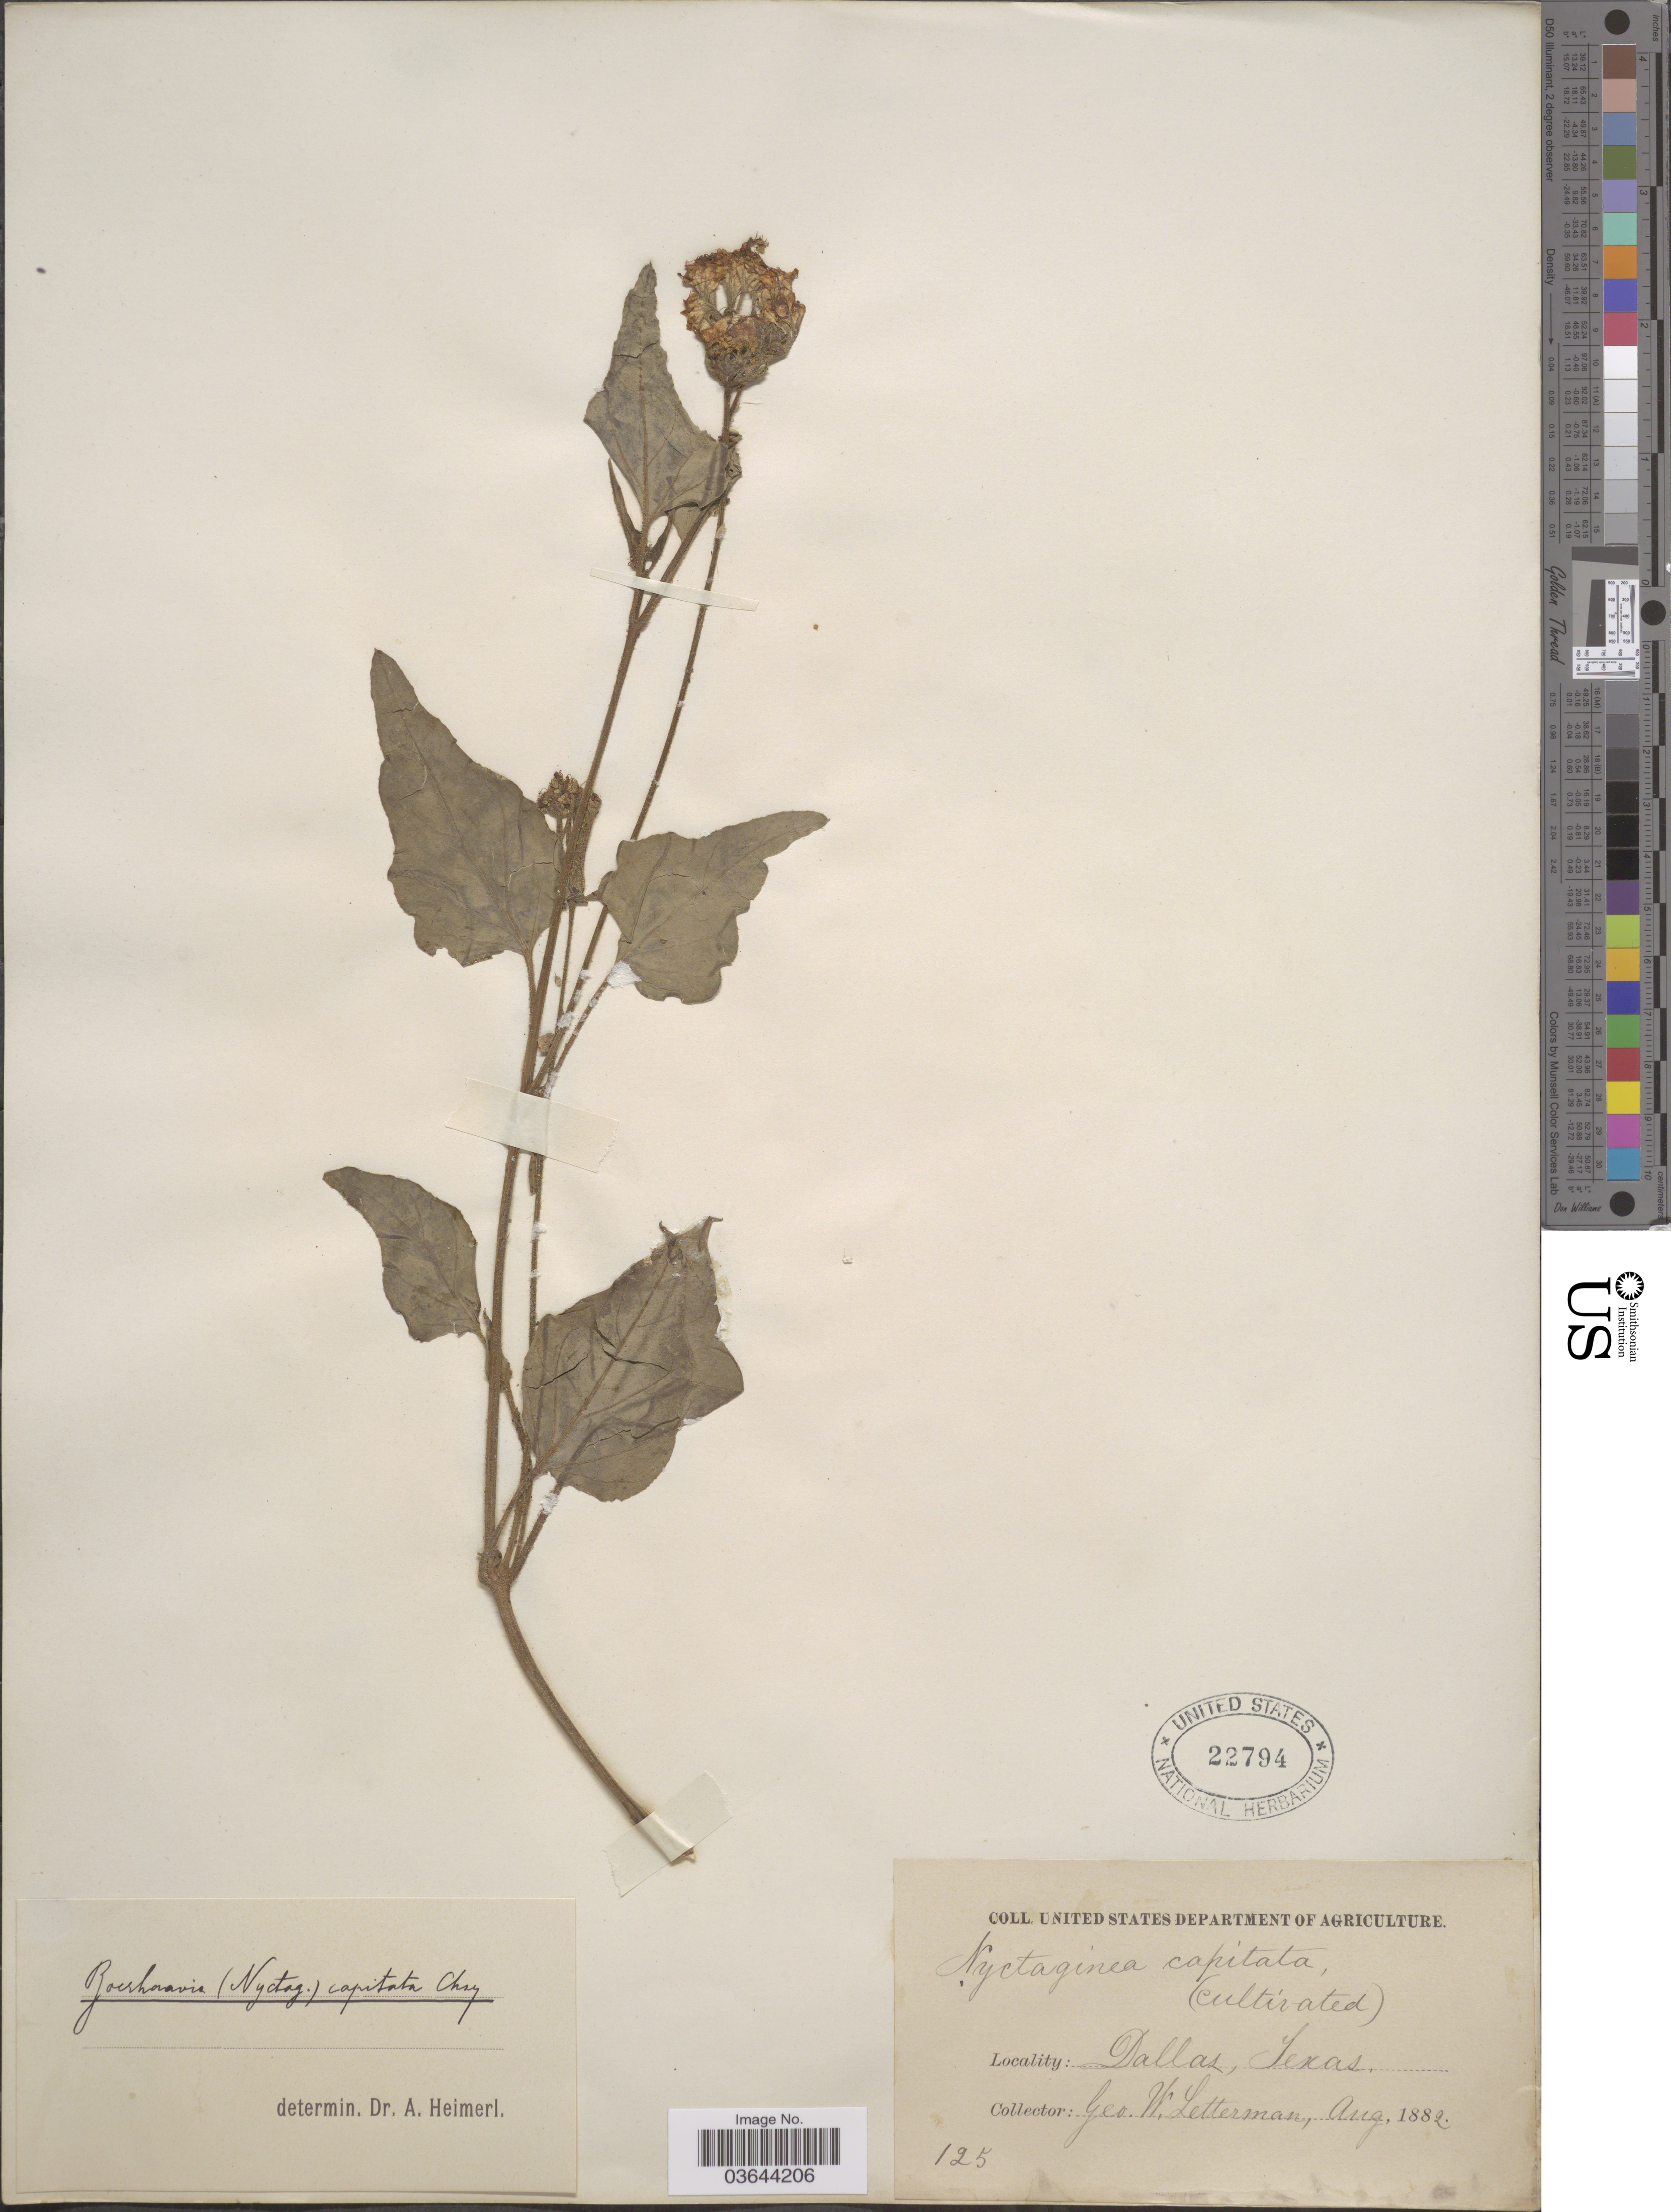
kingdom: Plantae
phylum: Tracheophyta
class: Magnoliopsida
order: Caryophyllales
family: Nyctaginaceae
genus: Nyctaginia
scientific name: Nyctaginia capitata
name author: Choisy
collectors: G. W. Letterman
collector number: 125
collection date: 1882-08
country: United States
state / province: Texas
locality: Dallas.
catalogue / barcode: US 22794